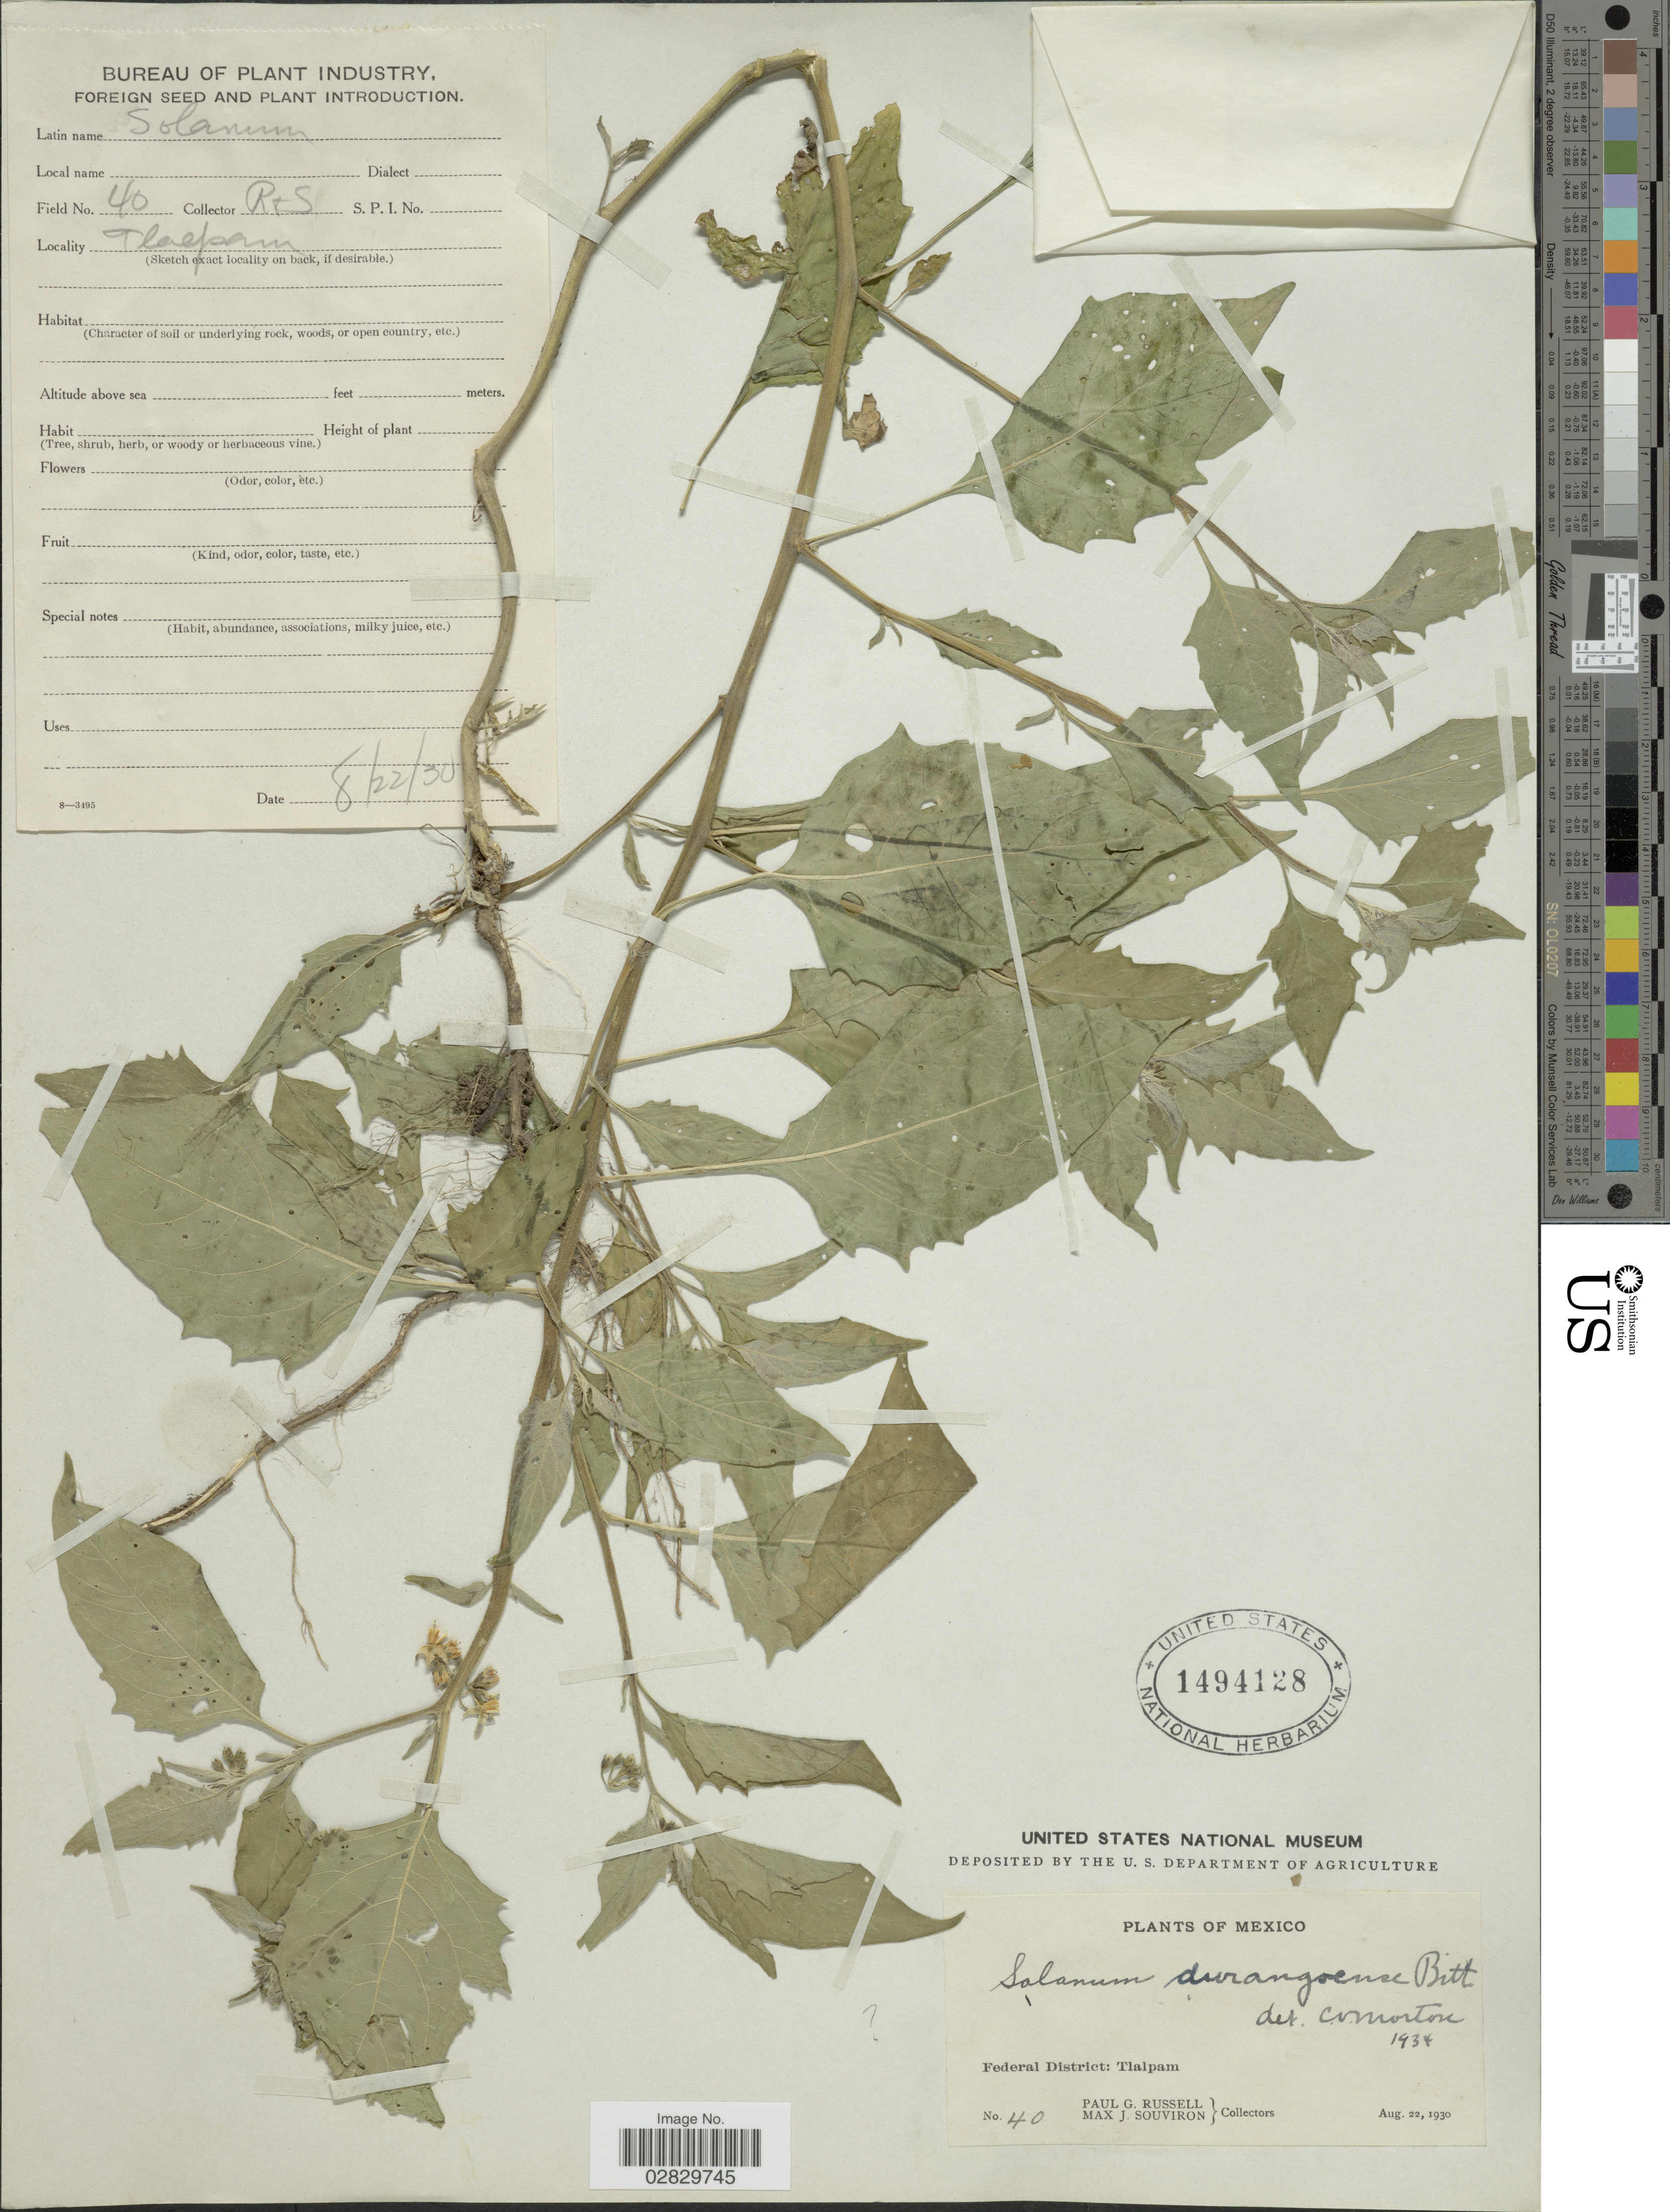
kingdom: Plantae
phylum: Tracheophyta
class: Magnoliopsida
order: Solanales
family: Solanaceae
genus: Solanum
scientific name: Solanum durangoense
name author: Bitter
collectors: P. G. Russell & M. J. Souviron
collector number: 40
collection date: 1930-08-22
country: Mexico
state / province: Distrito Federal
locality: Federal District: Tlalpam.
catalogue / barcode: US 1494128